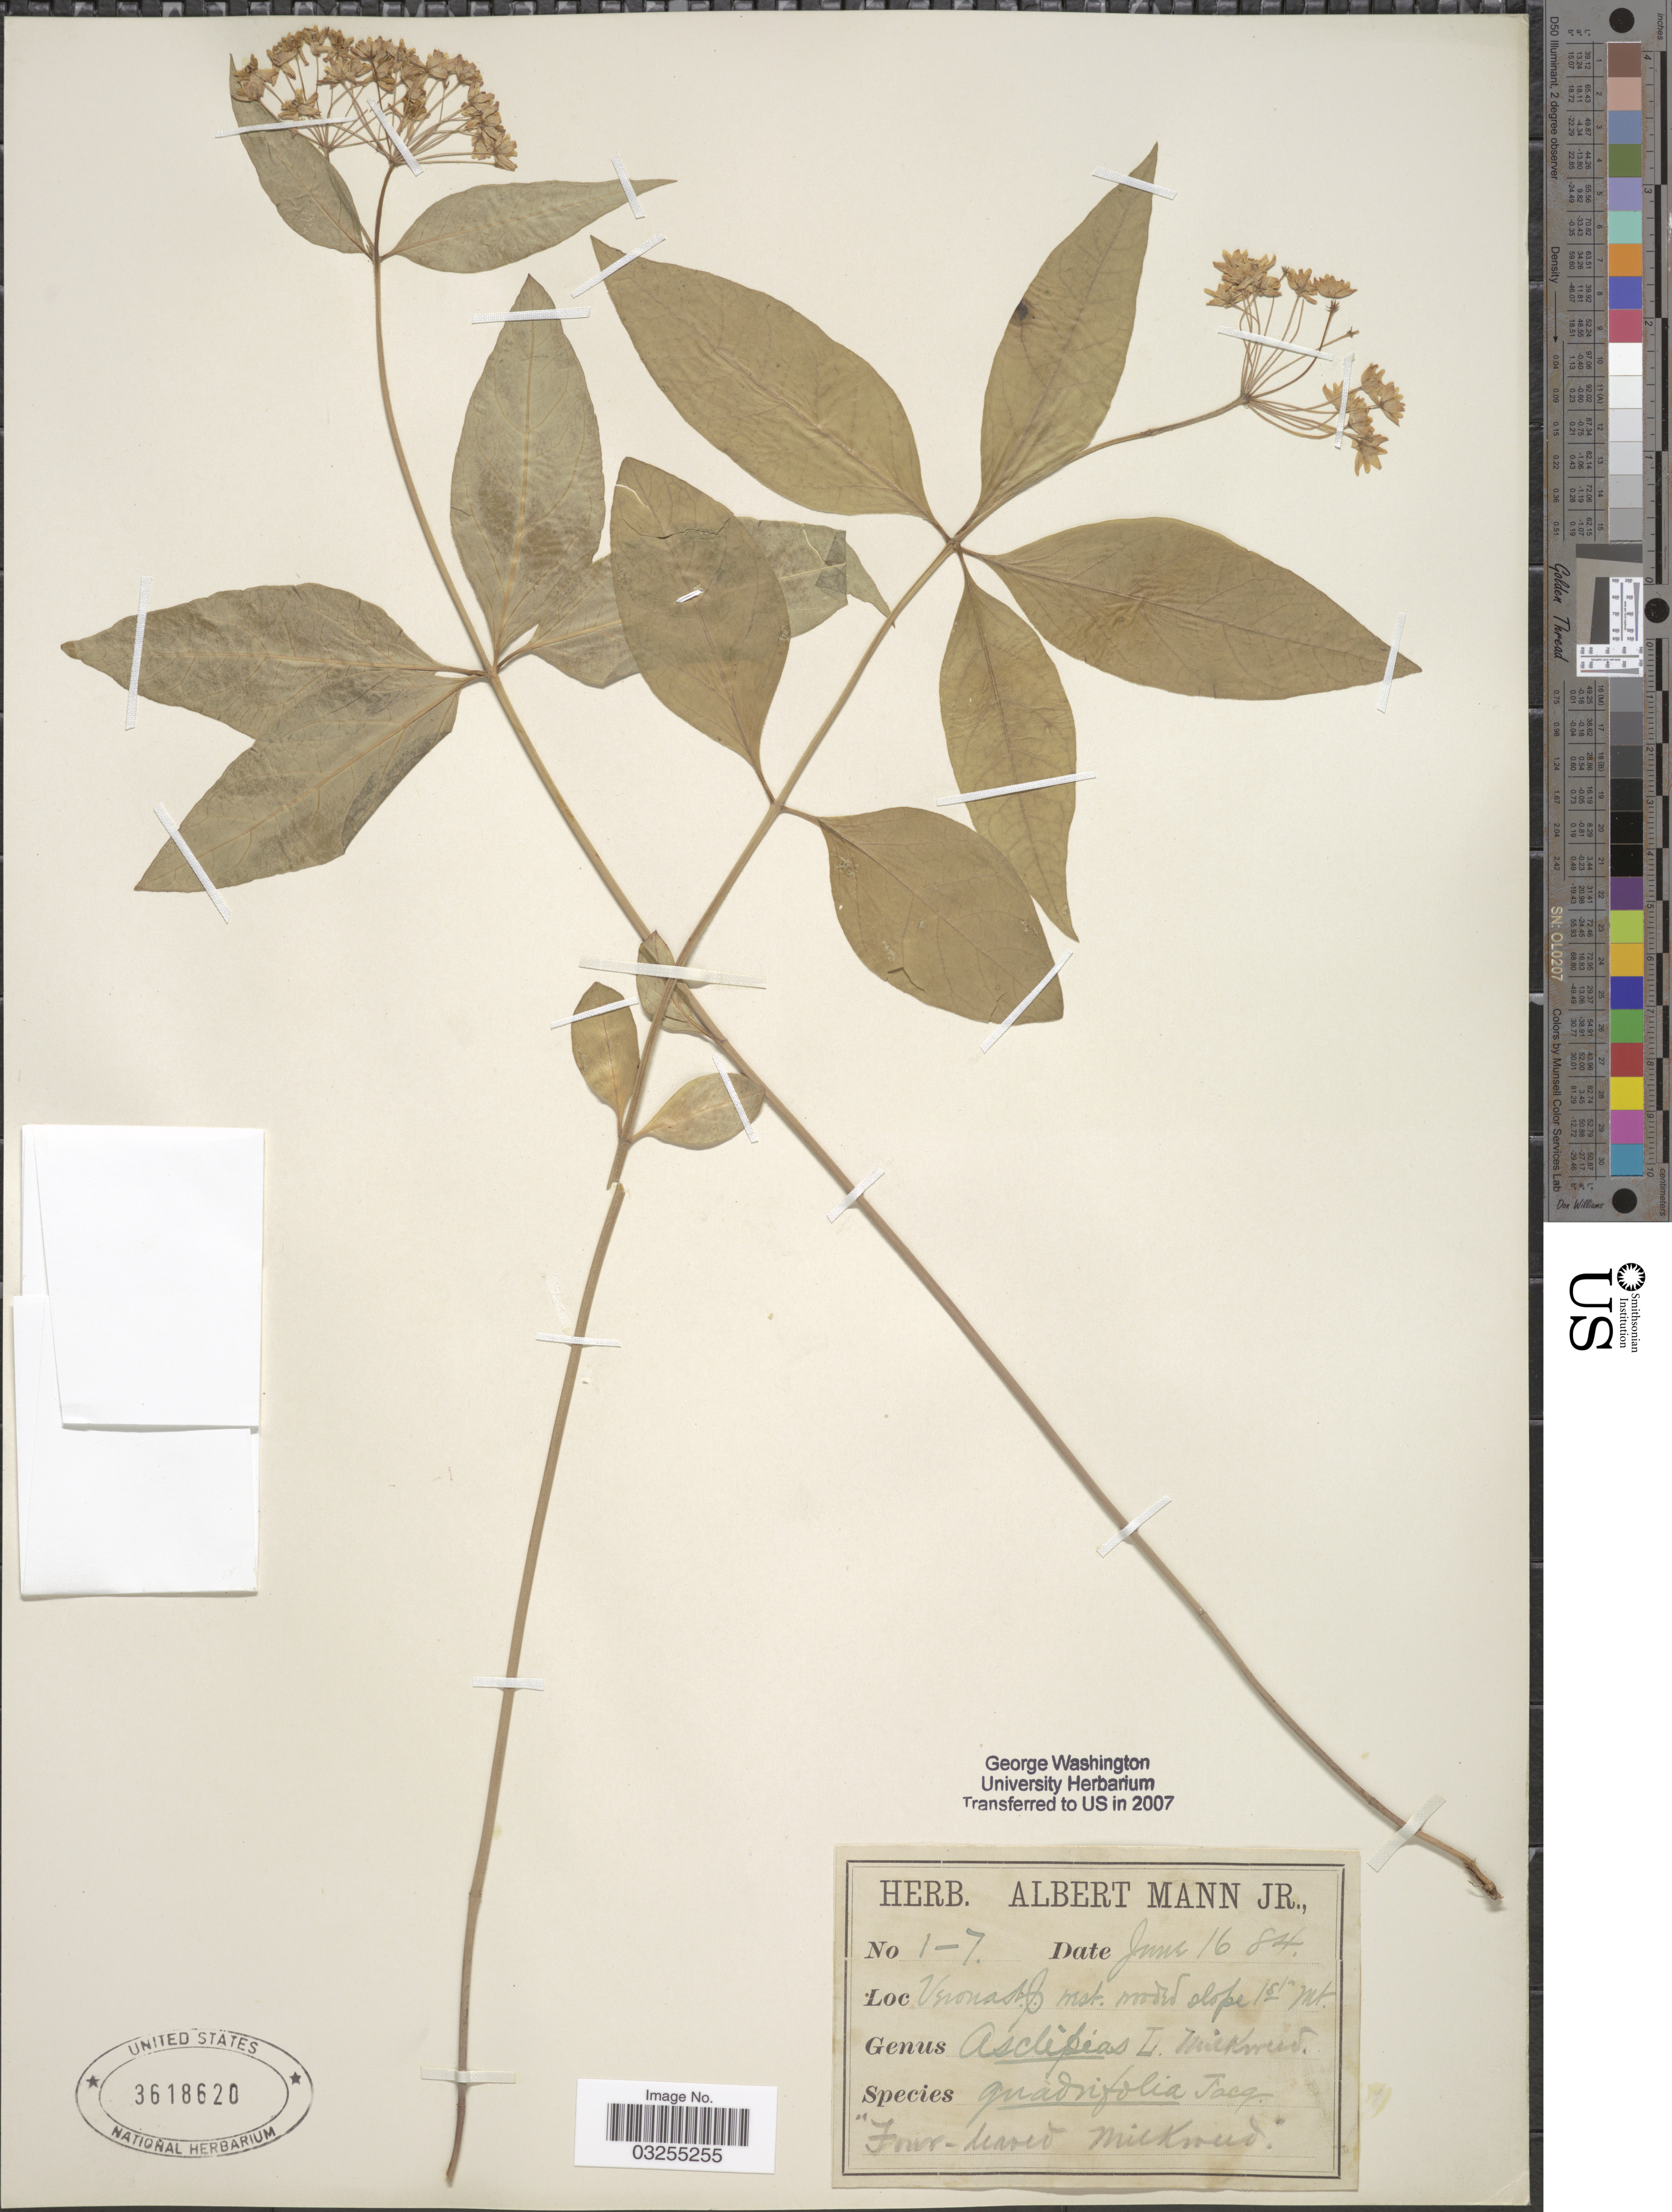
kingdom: Plantae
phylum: Tracheophyta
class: Magnoliopsida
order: Gentianales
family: Apocynaceae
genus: Asclepias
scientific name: Asclepias quadrifolia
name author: Jacq.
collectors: A. Mann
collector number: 1-7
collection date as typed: Transcribed d/m/y: 16/6/84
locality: [illegible text] mst. wooded slope 1st Mt.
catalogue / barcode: US 3618620